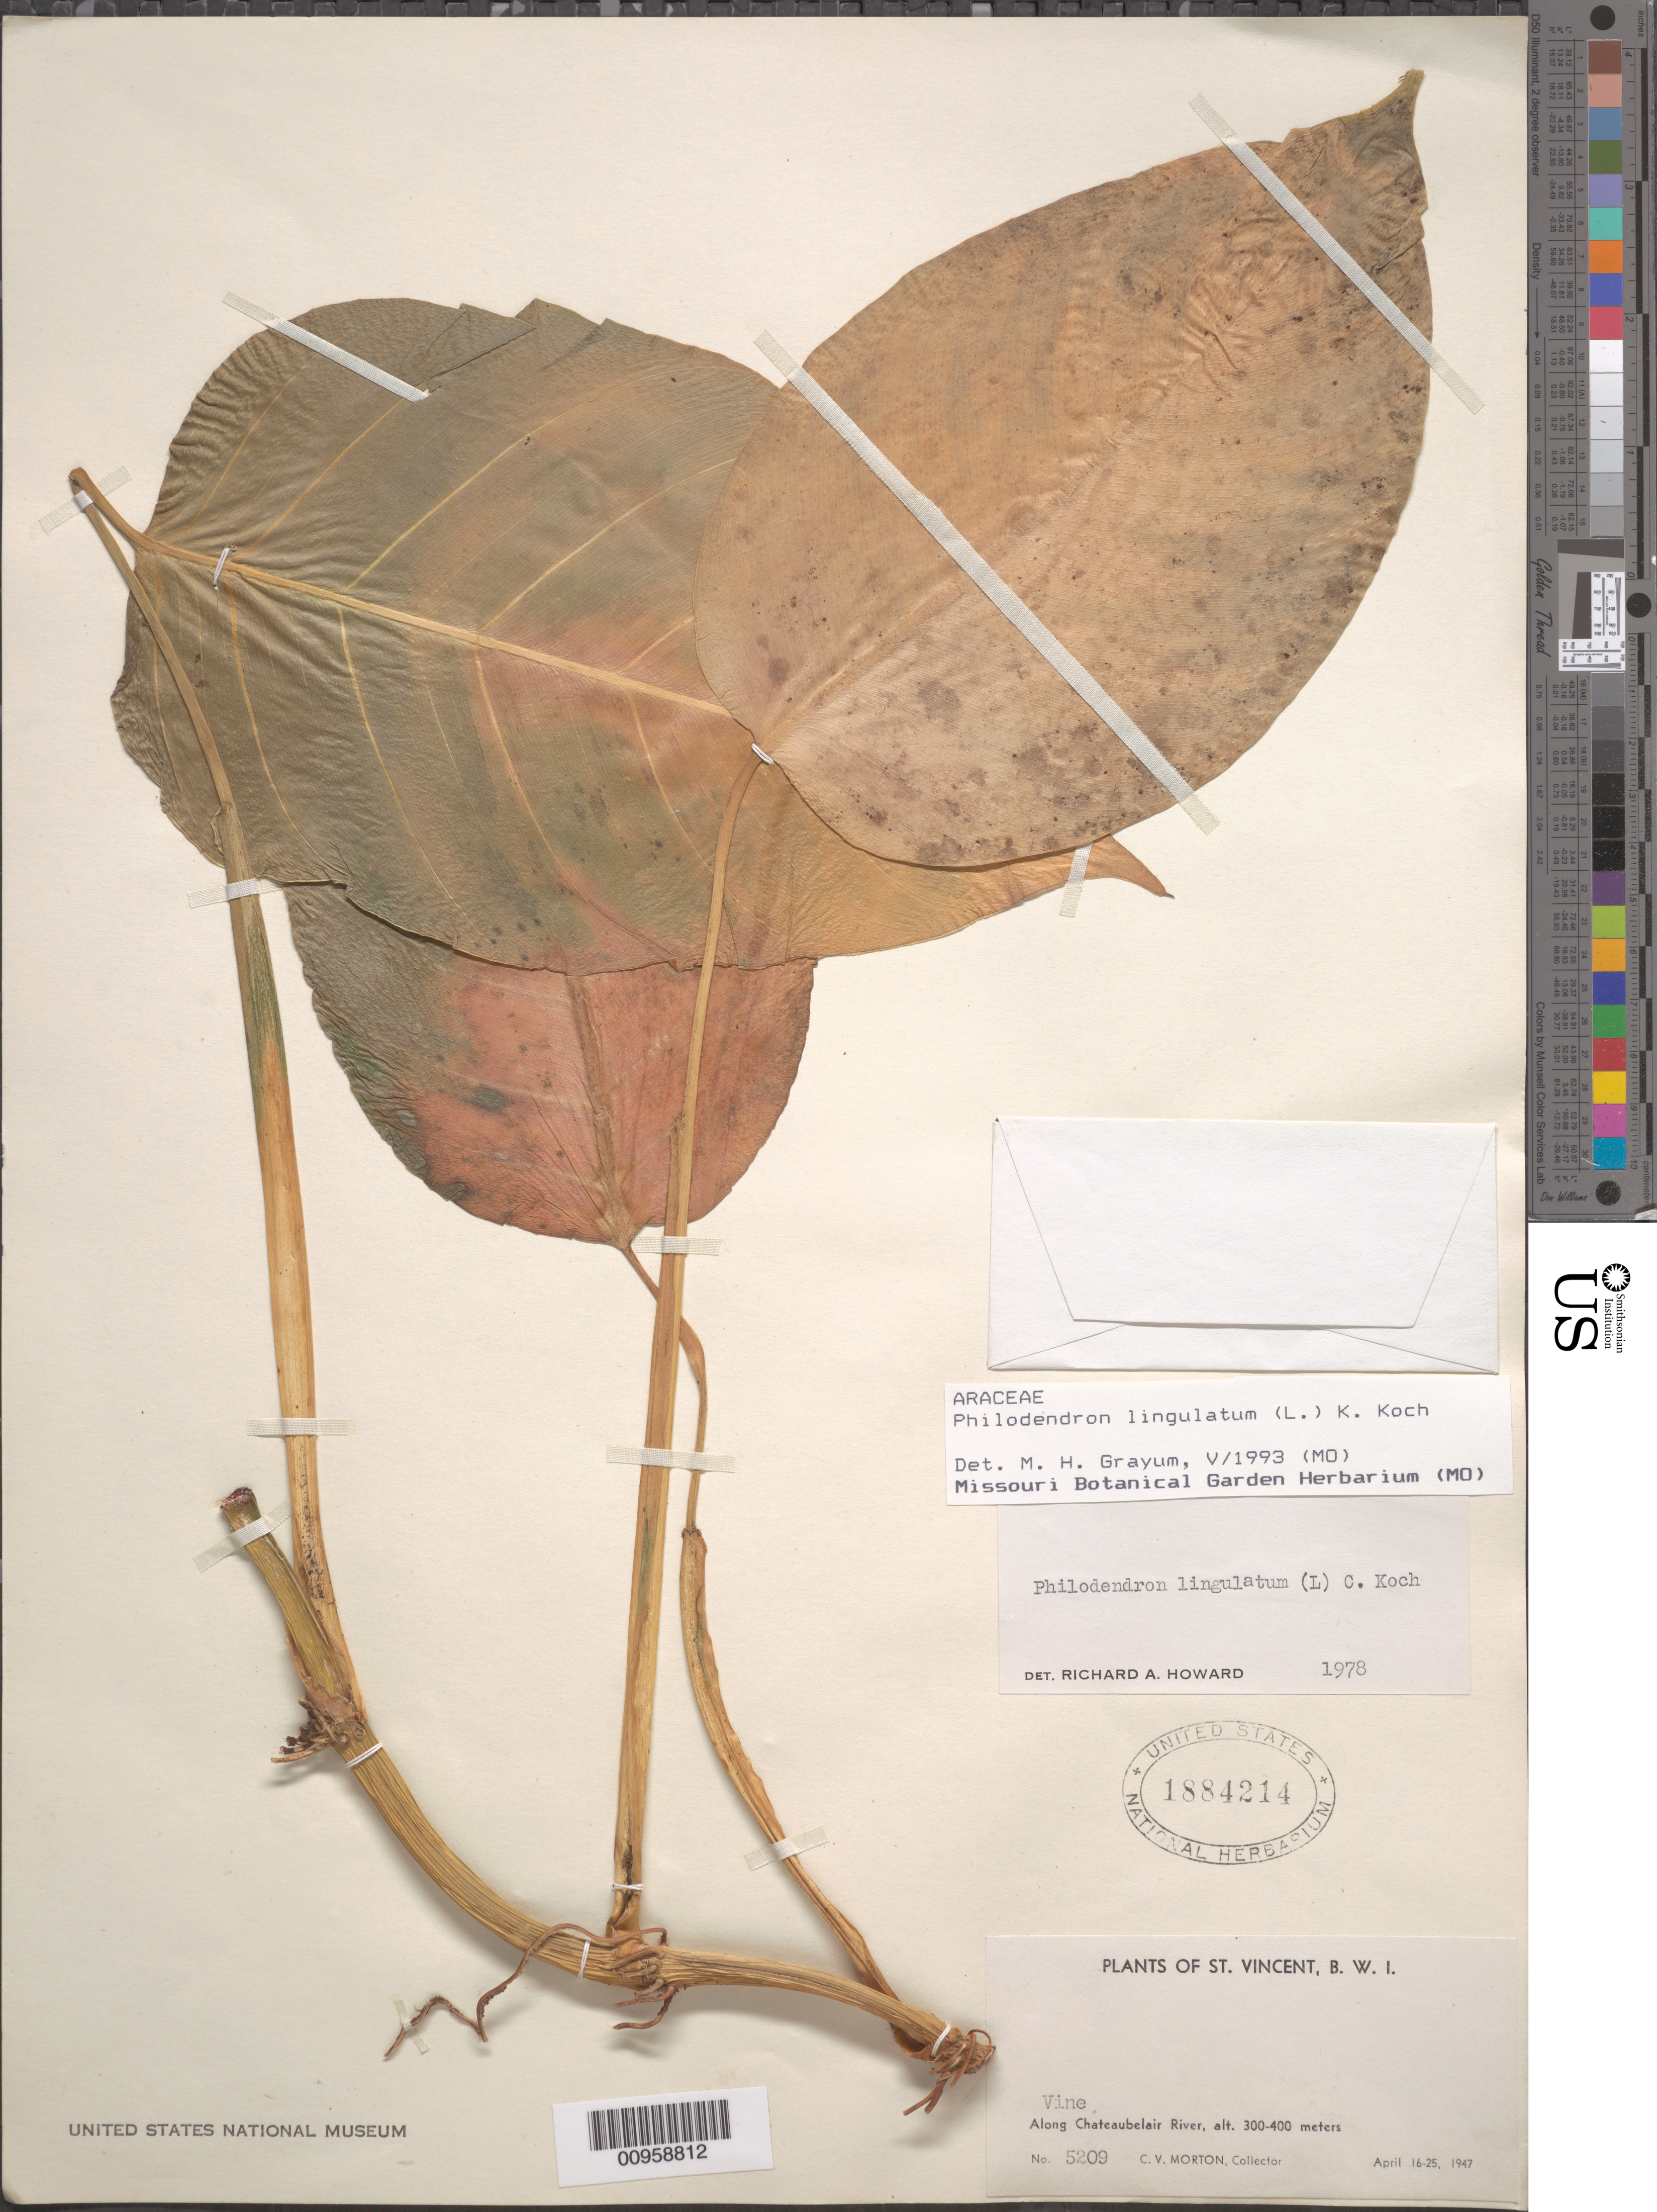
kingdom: Plantae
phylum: Tracheophyta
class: Liliopsida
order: Alismatales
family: Araceae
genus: Philodendron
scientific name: Philodendron lingulatum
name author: (L.) K. Koch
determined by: Grayum, M. H., (MO MO)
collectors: C. V. Morton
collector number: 5209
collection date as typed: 16 Apr 1947 to 25 Apr 1947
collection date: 1947-04-16/1947-04-25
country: St. Vincent - Grenadines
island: St. Vincent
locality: Along Chateaubelair River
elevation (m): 300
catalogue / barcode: US 1884214